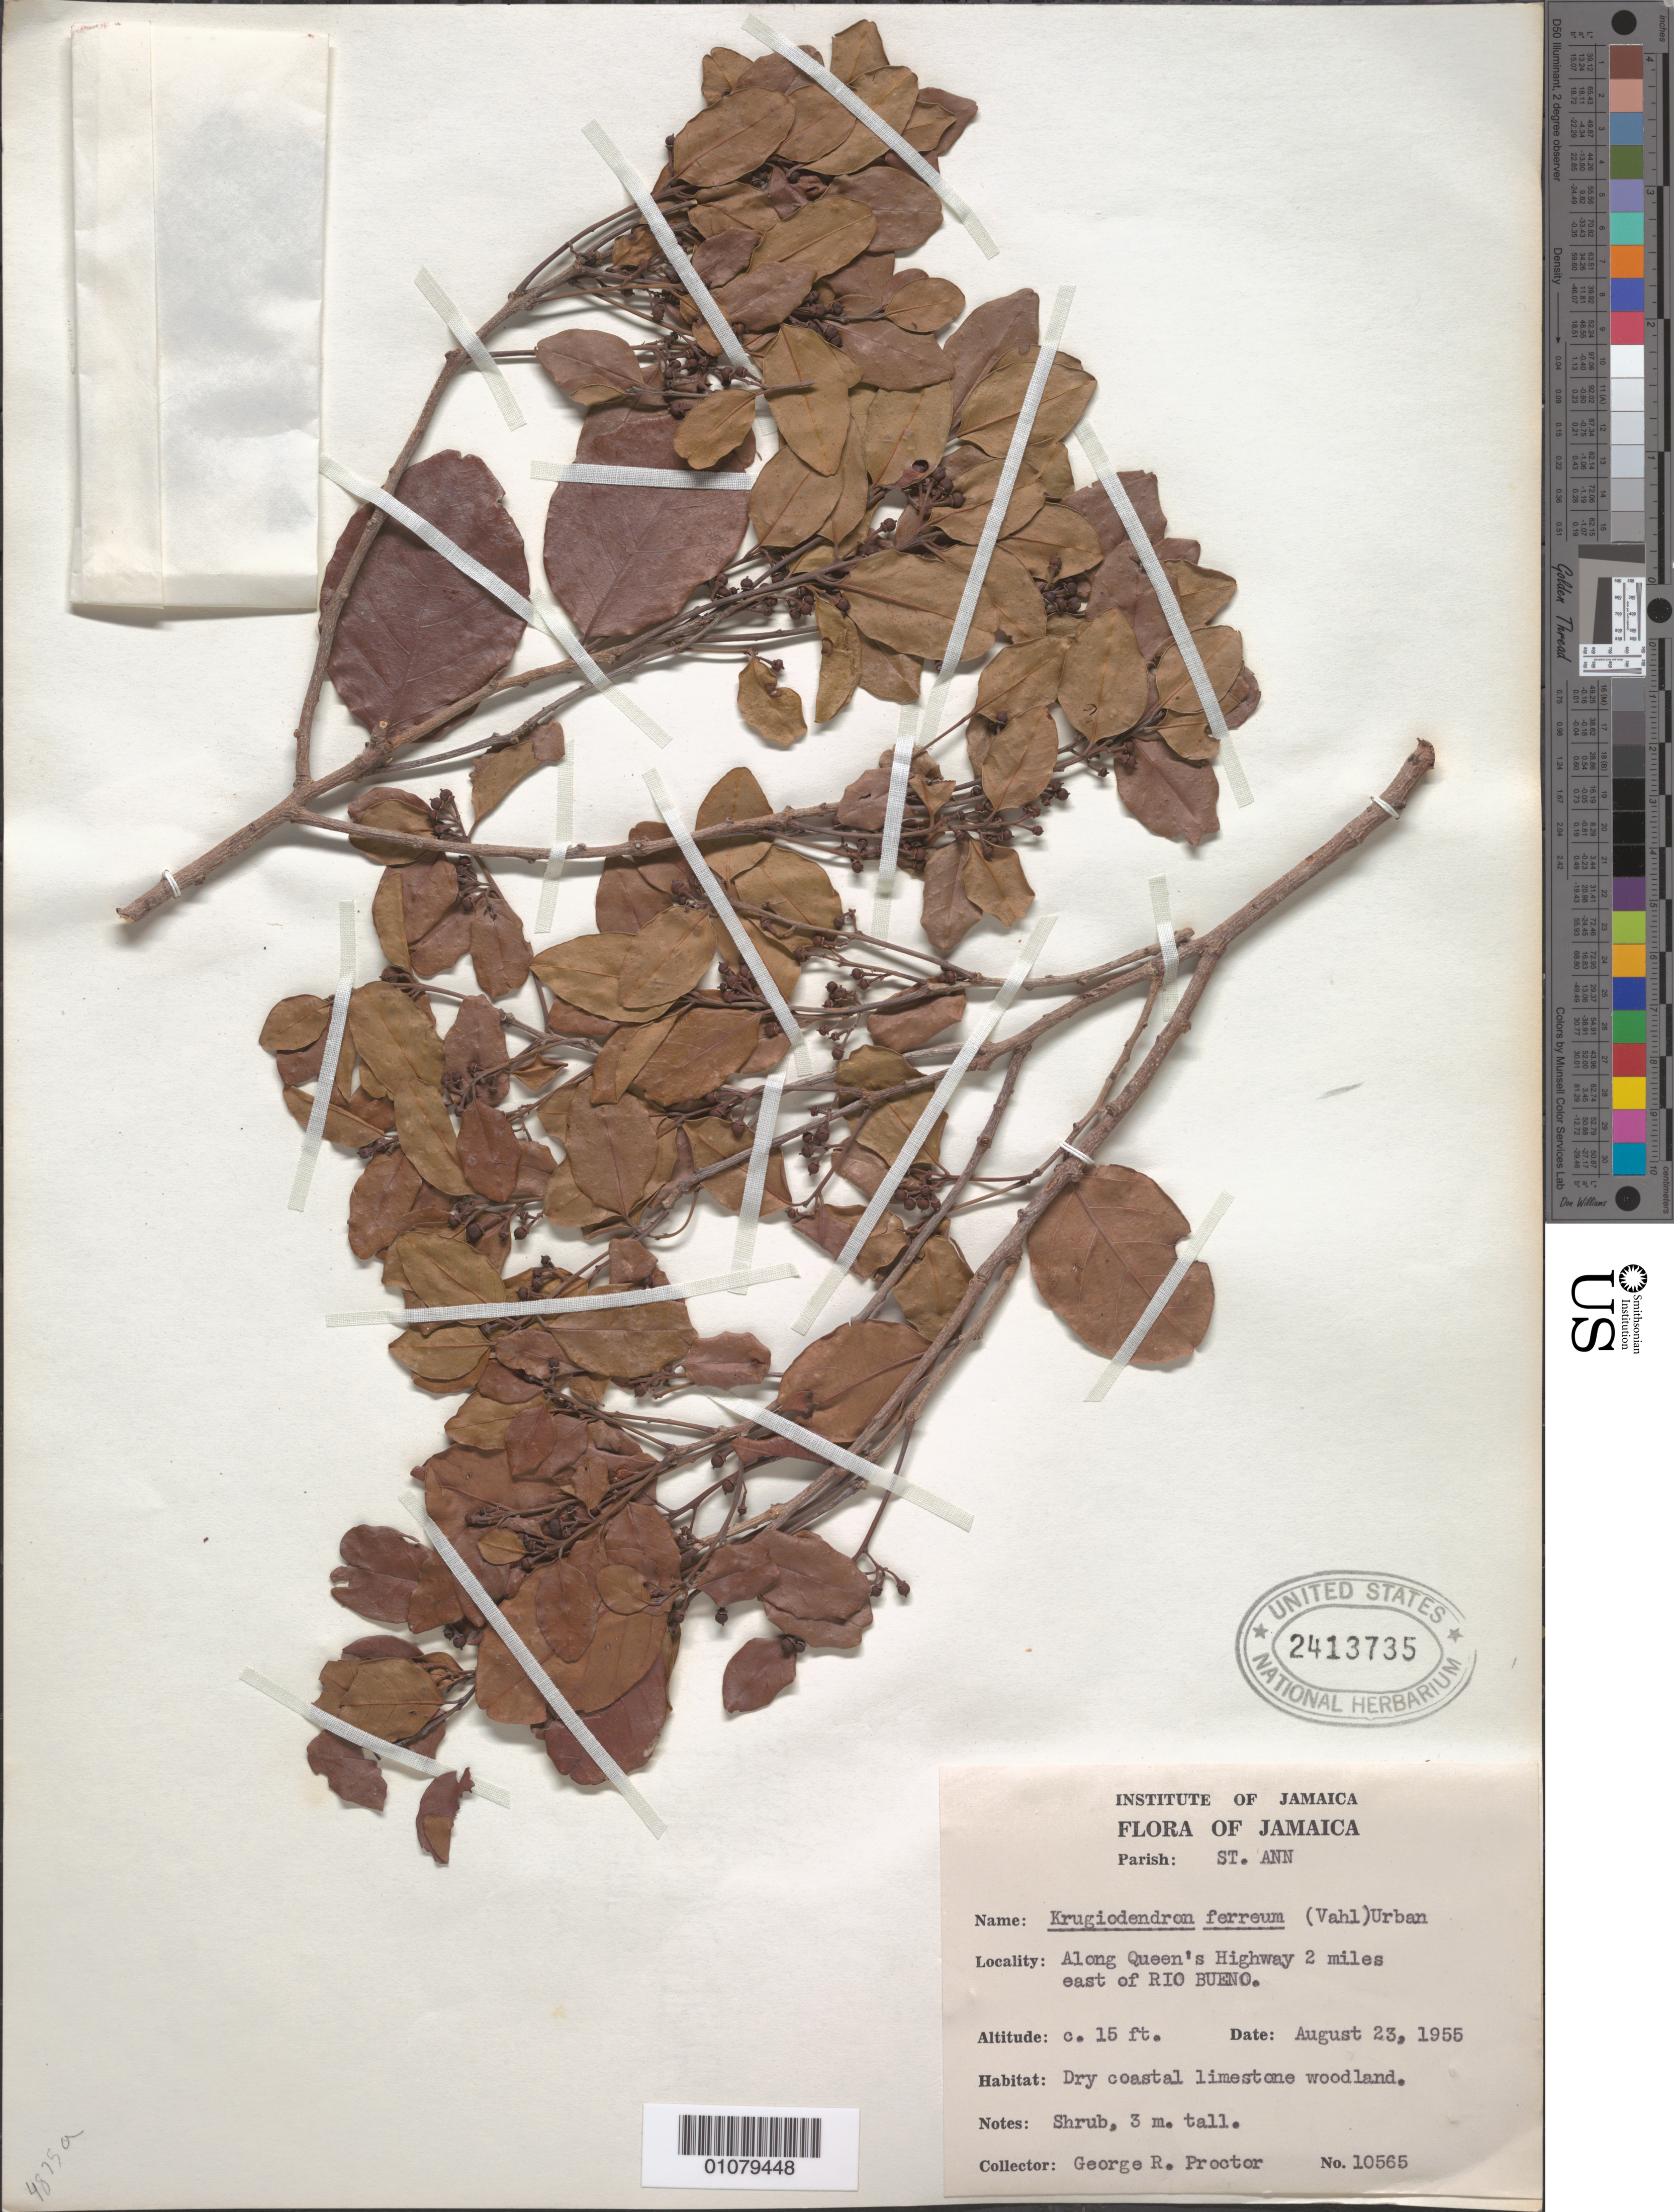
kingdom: Plantae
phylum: Tracheophyta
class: Magnoliopsida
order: Rosales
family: Rhamnaceae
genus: Krugiodendron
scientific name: Krugiodendron ferreum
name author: (Vahl) Urb.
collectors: G. R. Proctor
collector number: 10565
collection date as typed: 23 Aug 1955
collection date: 1955-08-23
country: Jamaica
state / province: Saint Ann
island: Jamaica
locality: Along Queen's Highway 2 miles E of Rio Bueno.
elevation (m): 5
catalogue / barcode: US 2413735